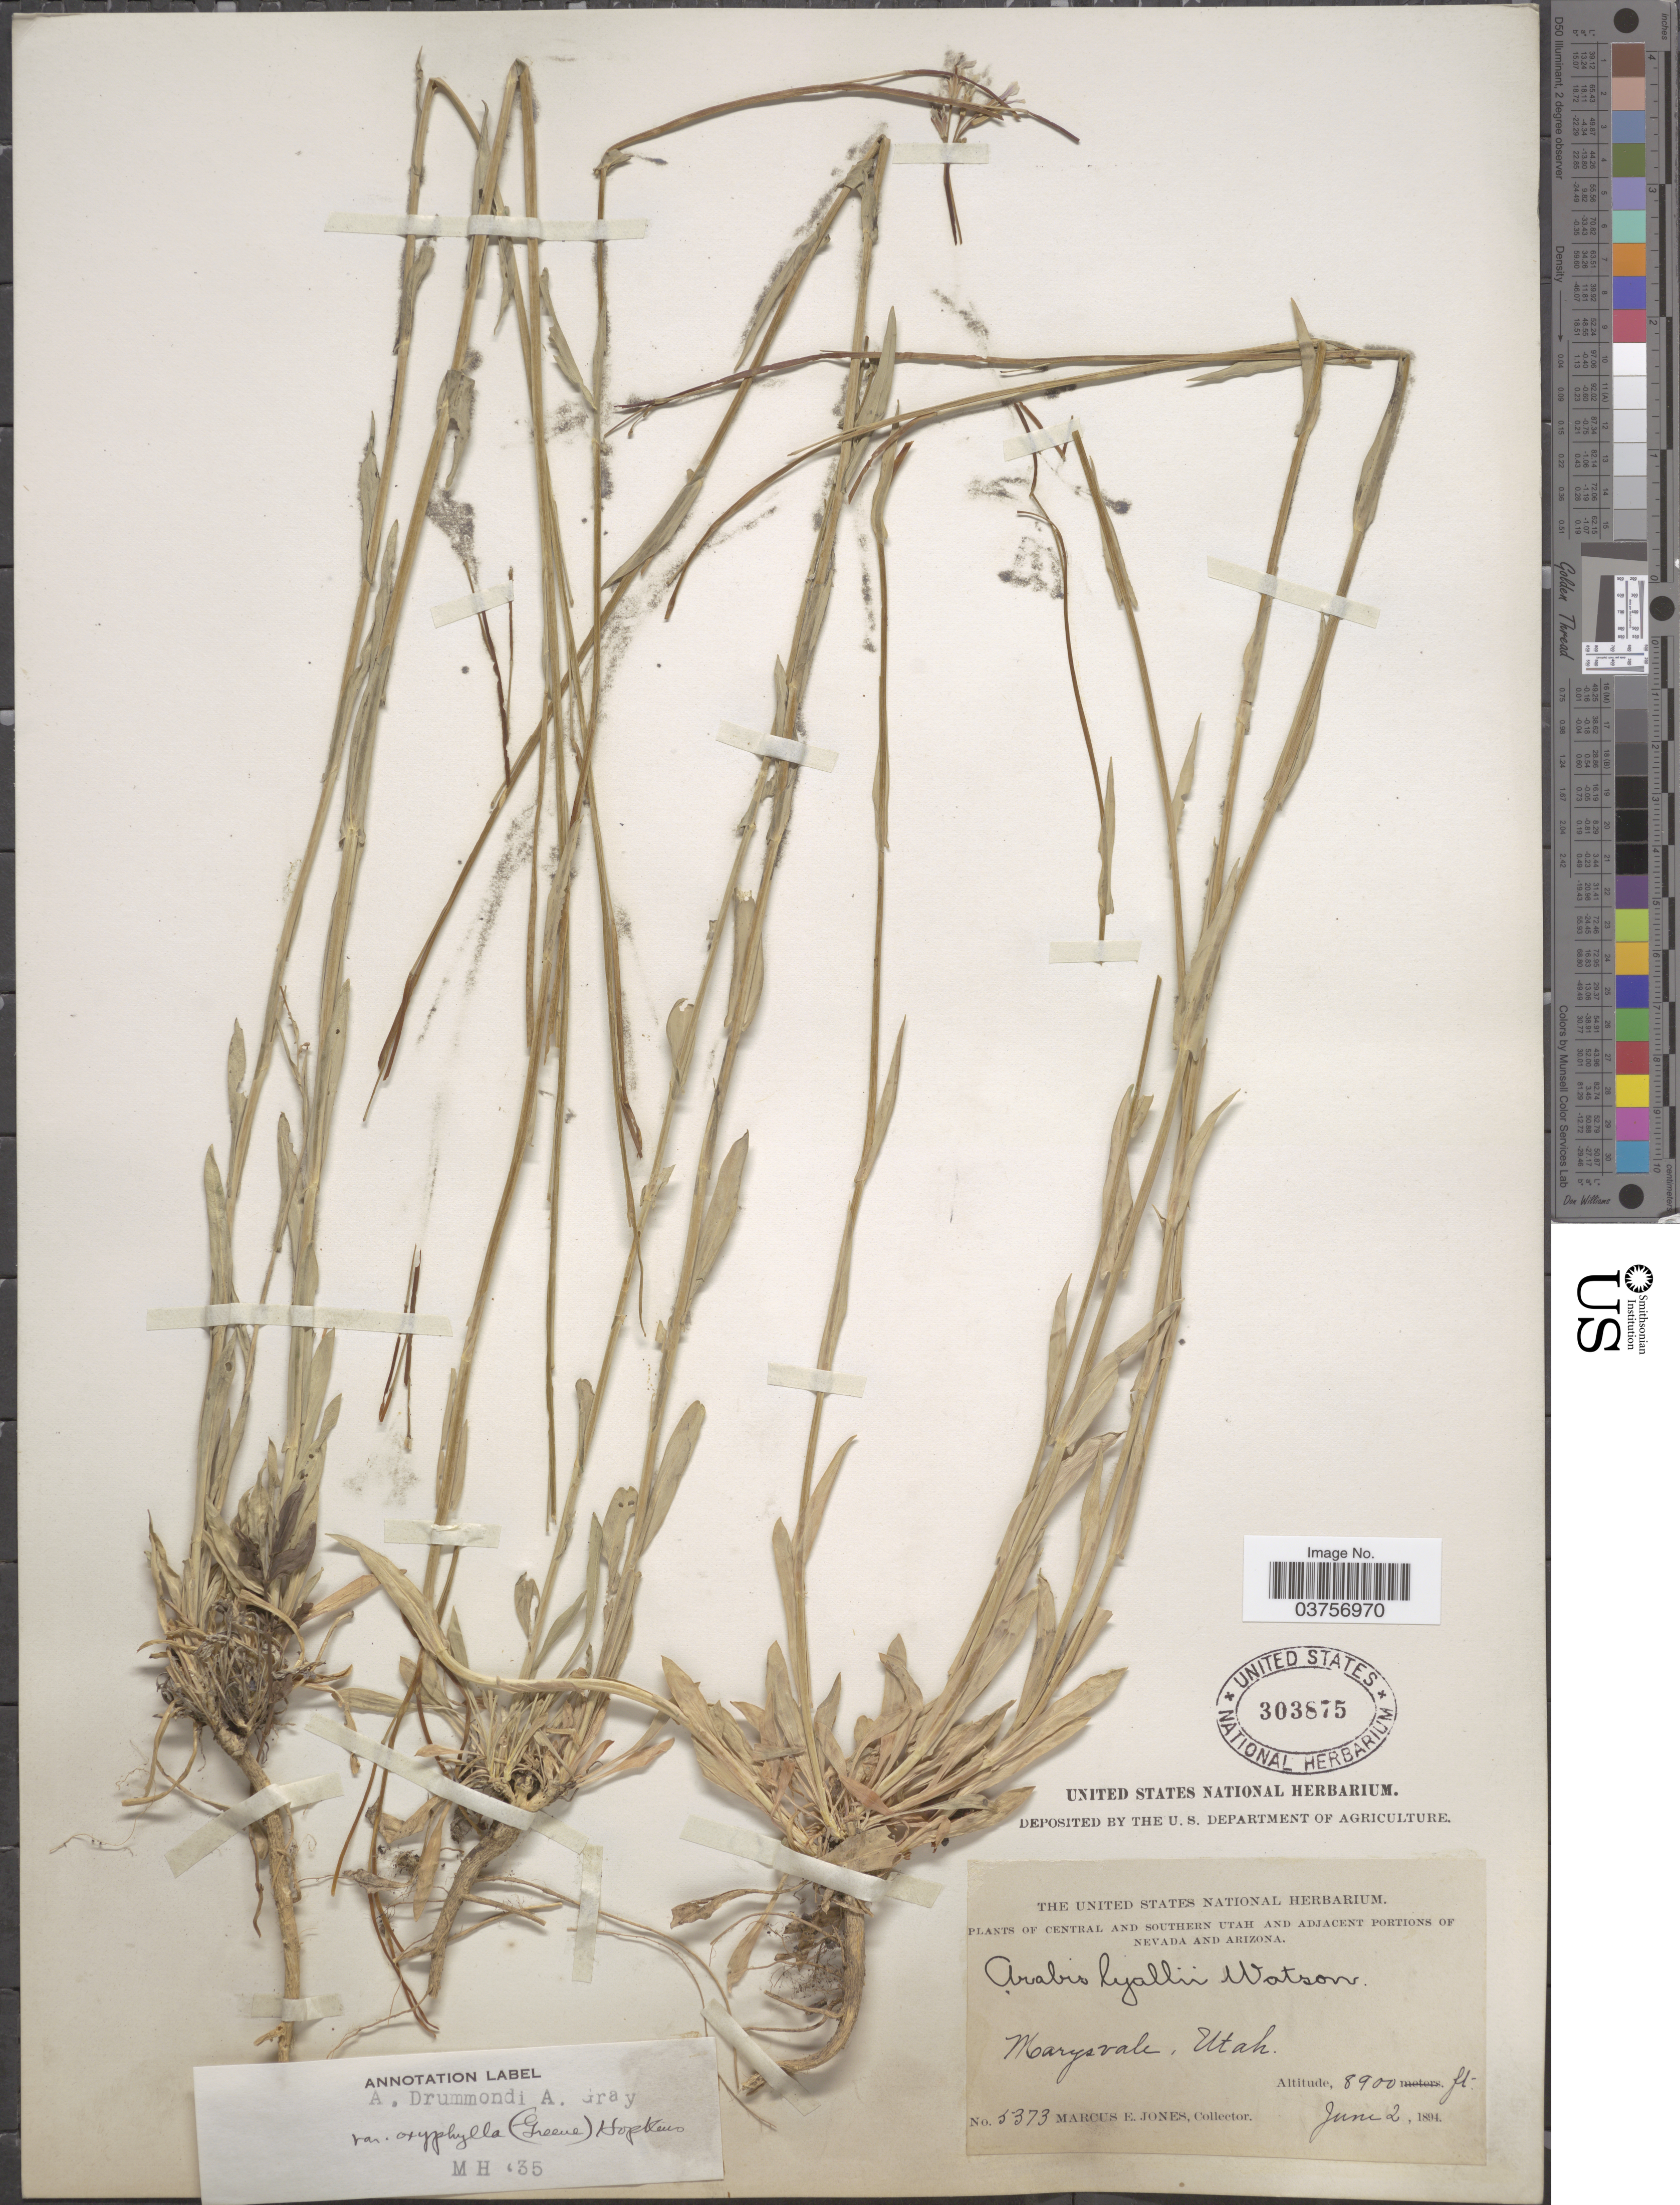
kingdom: Plantae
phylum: Tracheophyta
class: Magnoliopsida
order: Brassicales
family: Brassicaceae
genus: Arabis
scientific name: Arabis drummondii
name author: A. Gray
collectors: M. E. Jones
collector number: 5373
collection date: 1894-06-02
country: United States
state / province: Utah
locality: Central and Southern Utah. Marysvale.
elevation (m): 2713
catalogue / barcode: US 303875